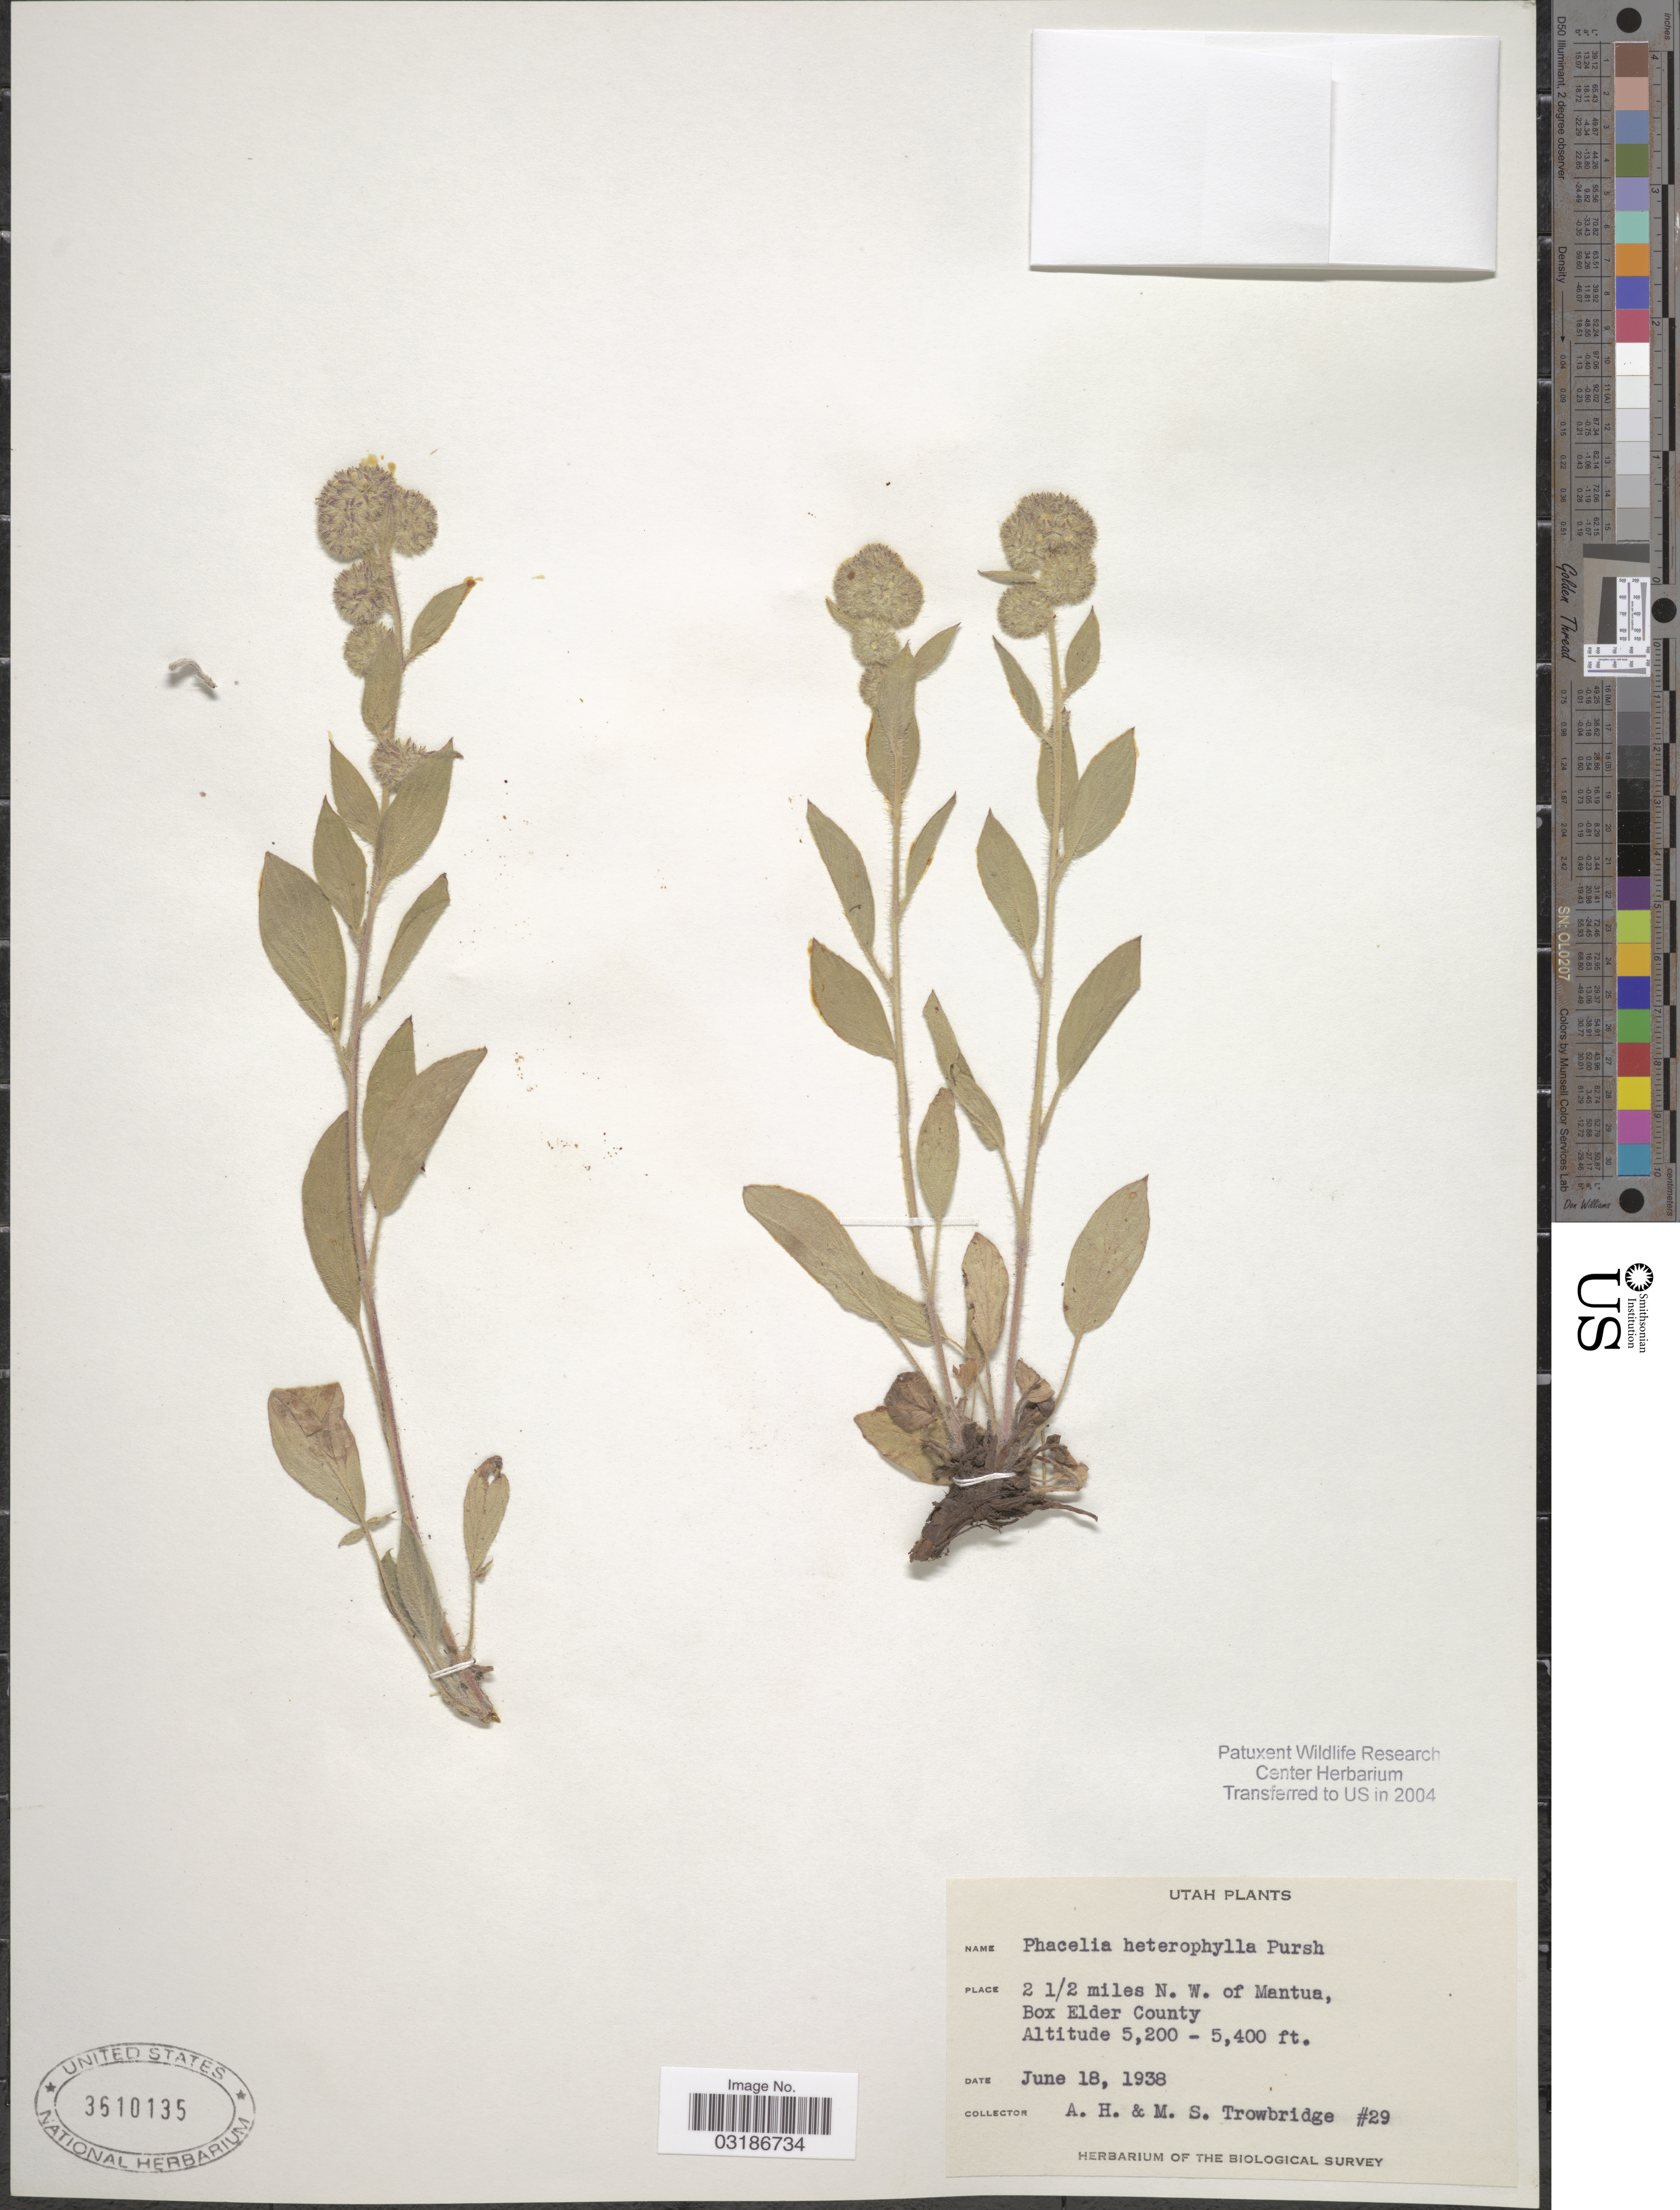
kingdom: Plantae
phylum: Tracheophyta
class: Magnoliopsida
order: Boraginales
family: Hydrophyllaceae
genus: Phacelia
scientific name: Phacelia heterophylla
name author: Pursh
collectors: A. H. Trowbridge & M. Trowbridge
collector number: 29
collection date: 1938-06-18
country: United States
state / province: Utah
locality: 2 1/2 miles N.W. of Mantua, Box Elder County.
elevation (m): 1585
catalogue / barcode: US 3610135